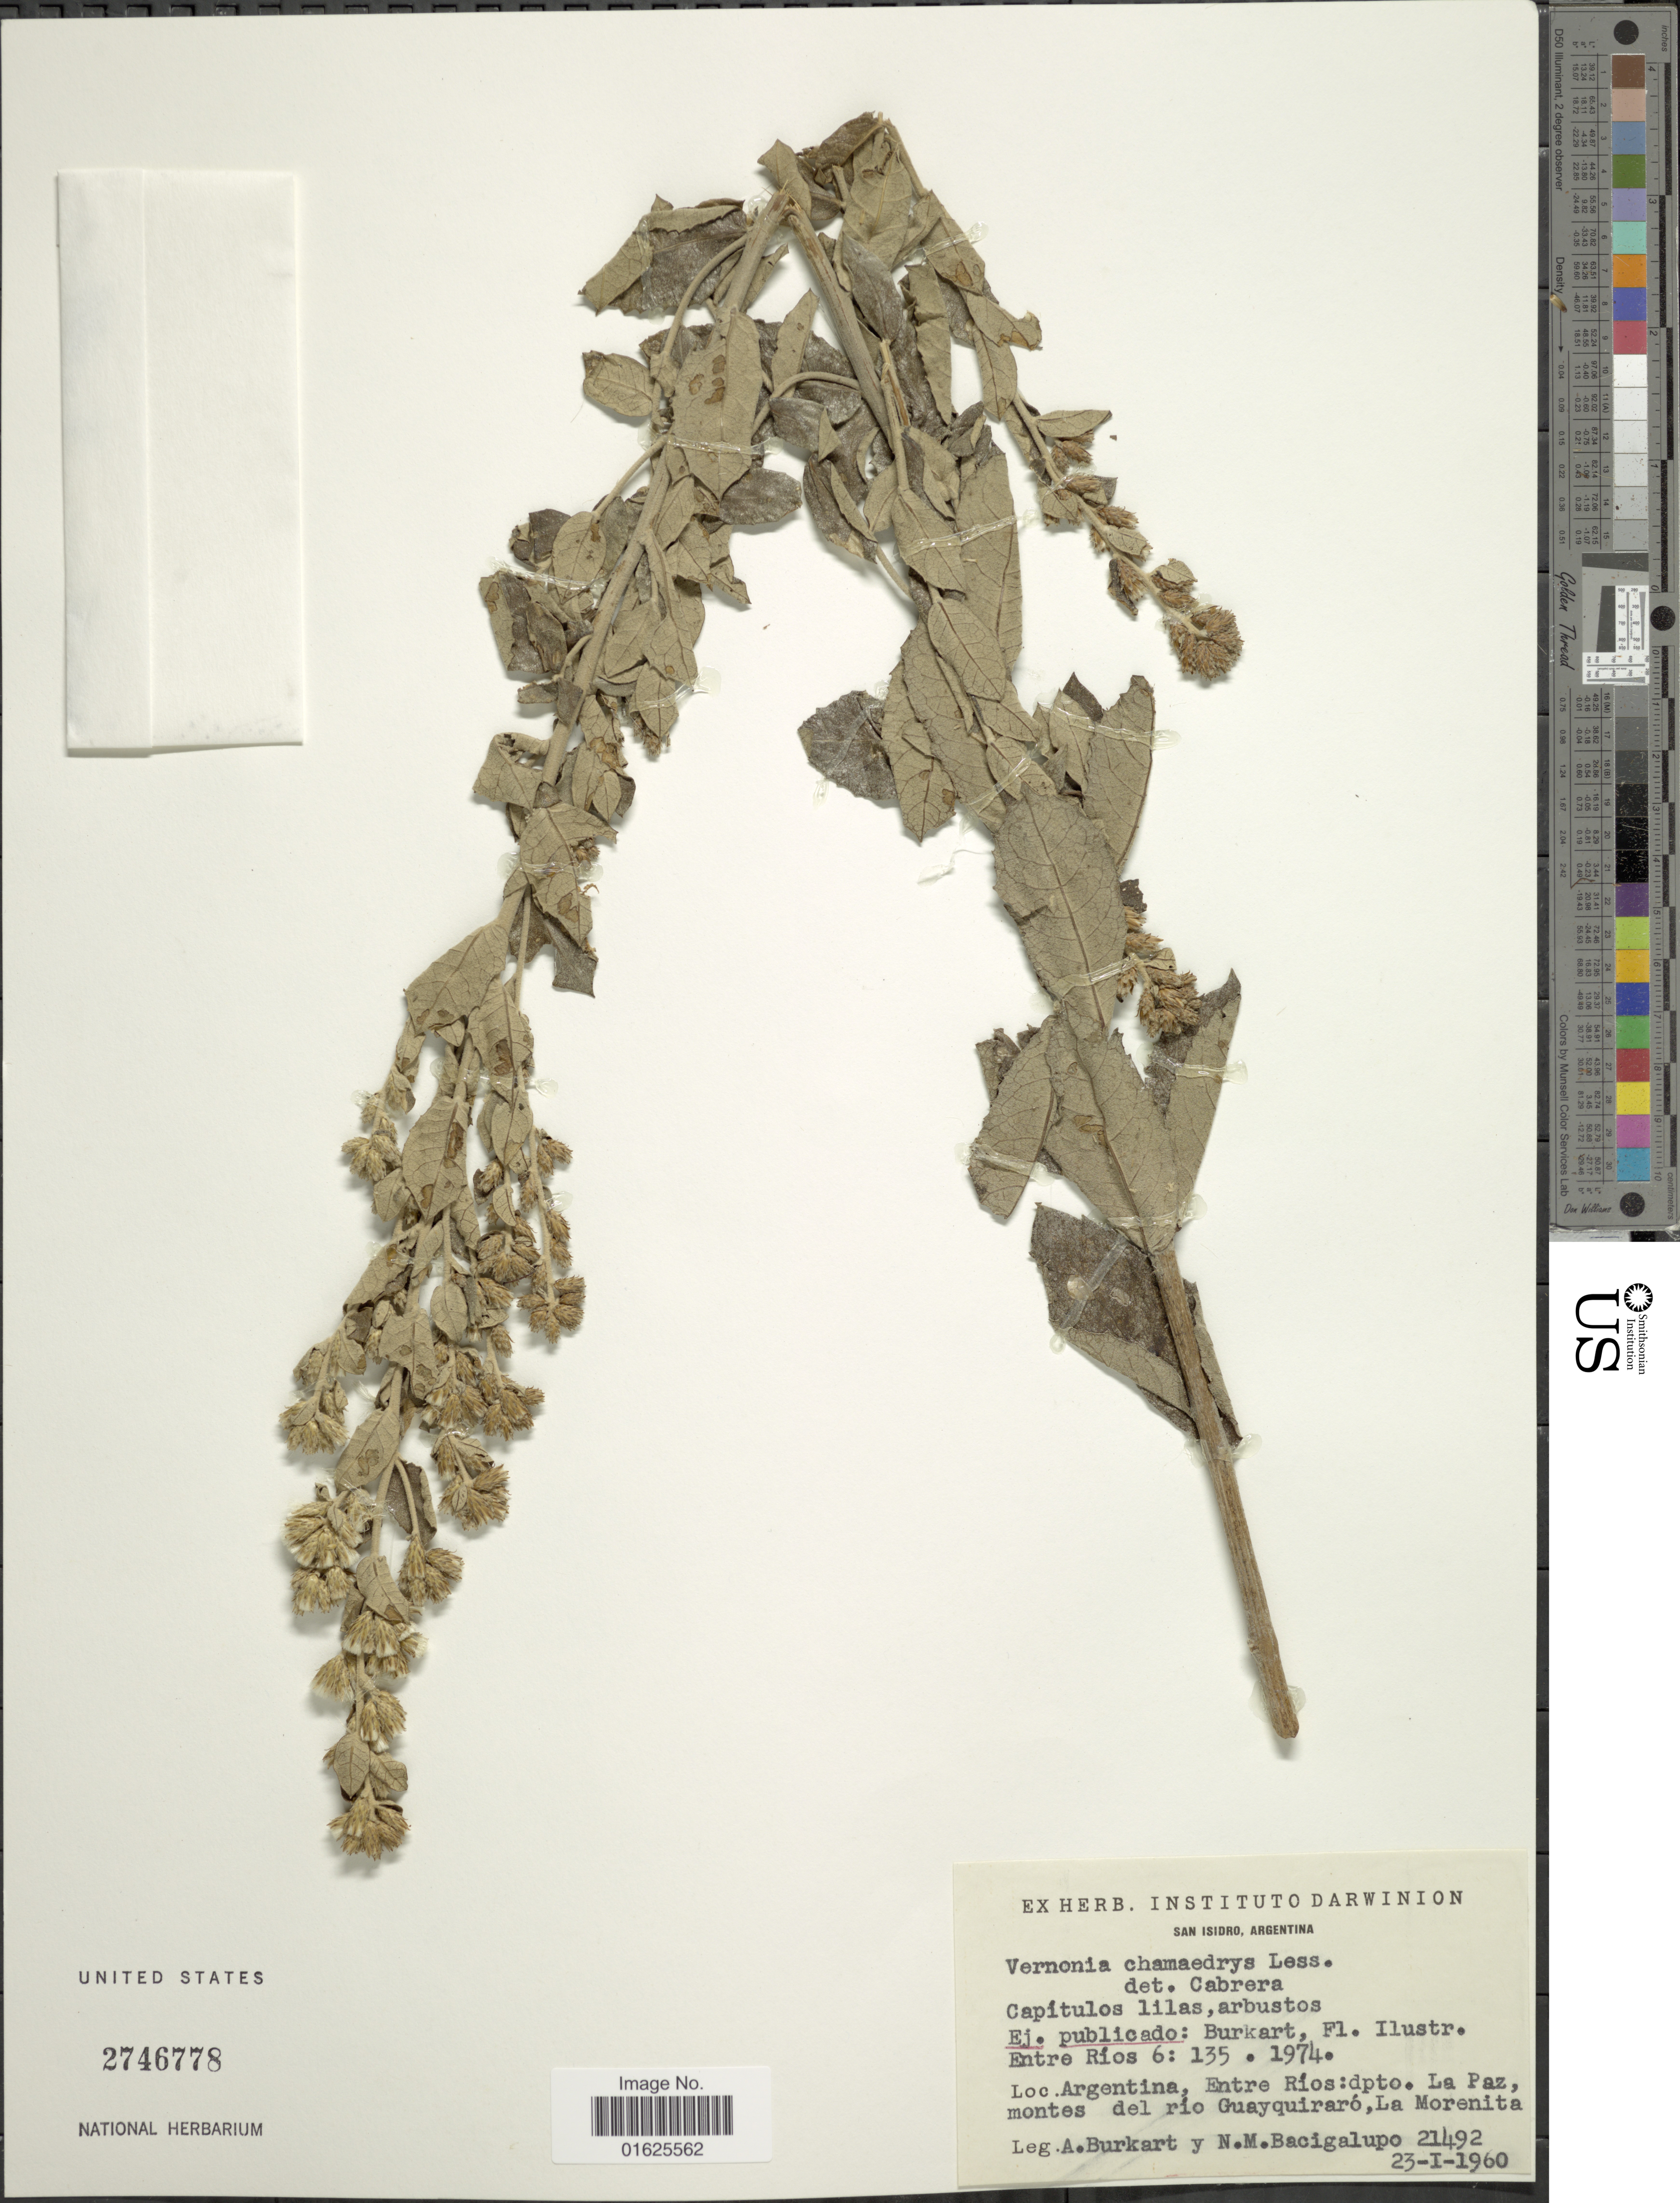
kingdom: Plantae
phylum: Tracheophyta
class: Magnoliopsida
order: Asterales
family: Asteraceae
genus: Vernonanthura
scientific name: Vernonanthura chamaedrys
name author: (Less.) H. Rob.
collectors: A. E. Burkart & N. M. Bacigalupo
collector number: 21492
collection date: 1960-01-23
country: Argentina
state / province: Entre Rios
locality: Dpto. La Paz, montes del río Guayquiraró, La Morenita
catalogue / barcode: US 2746778